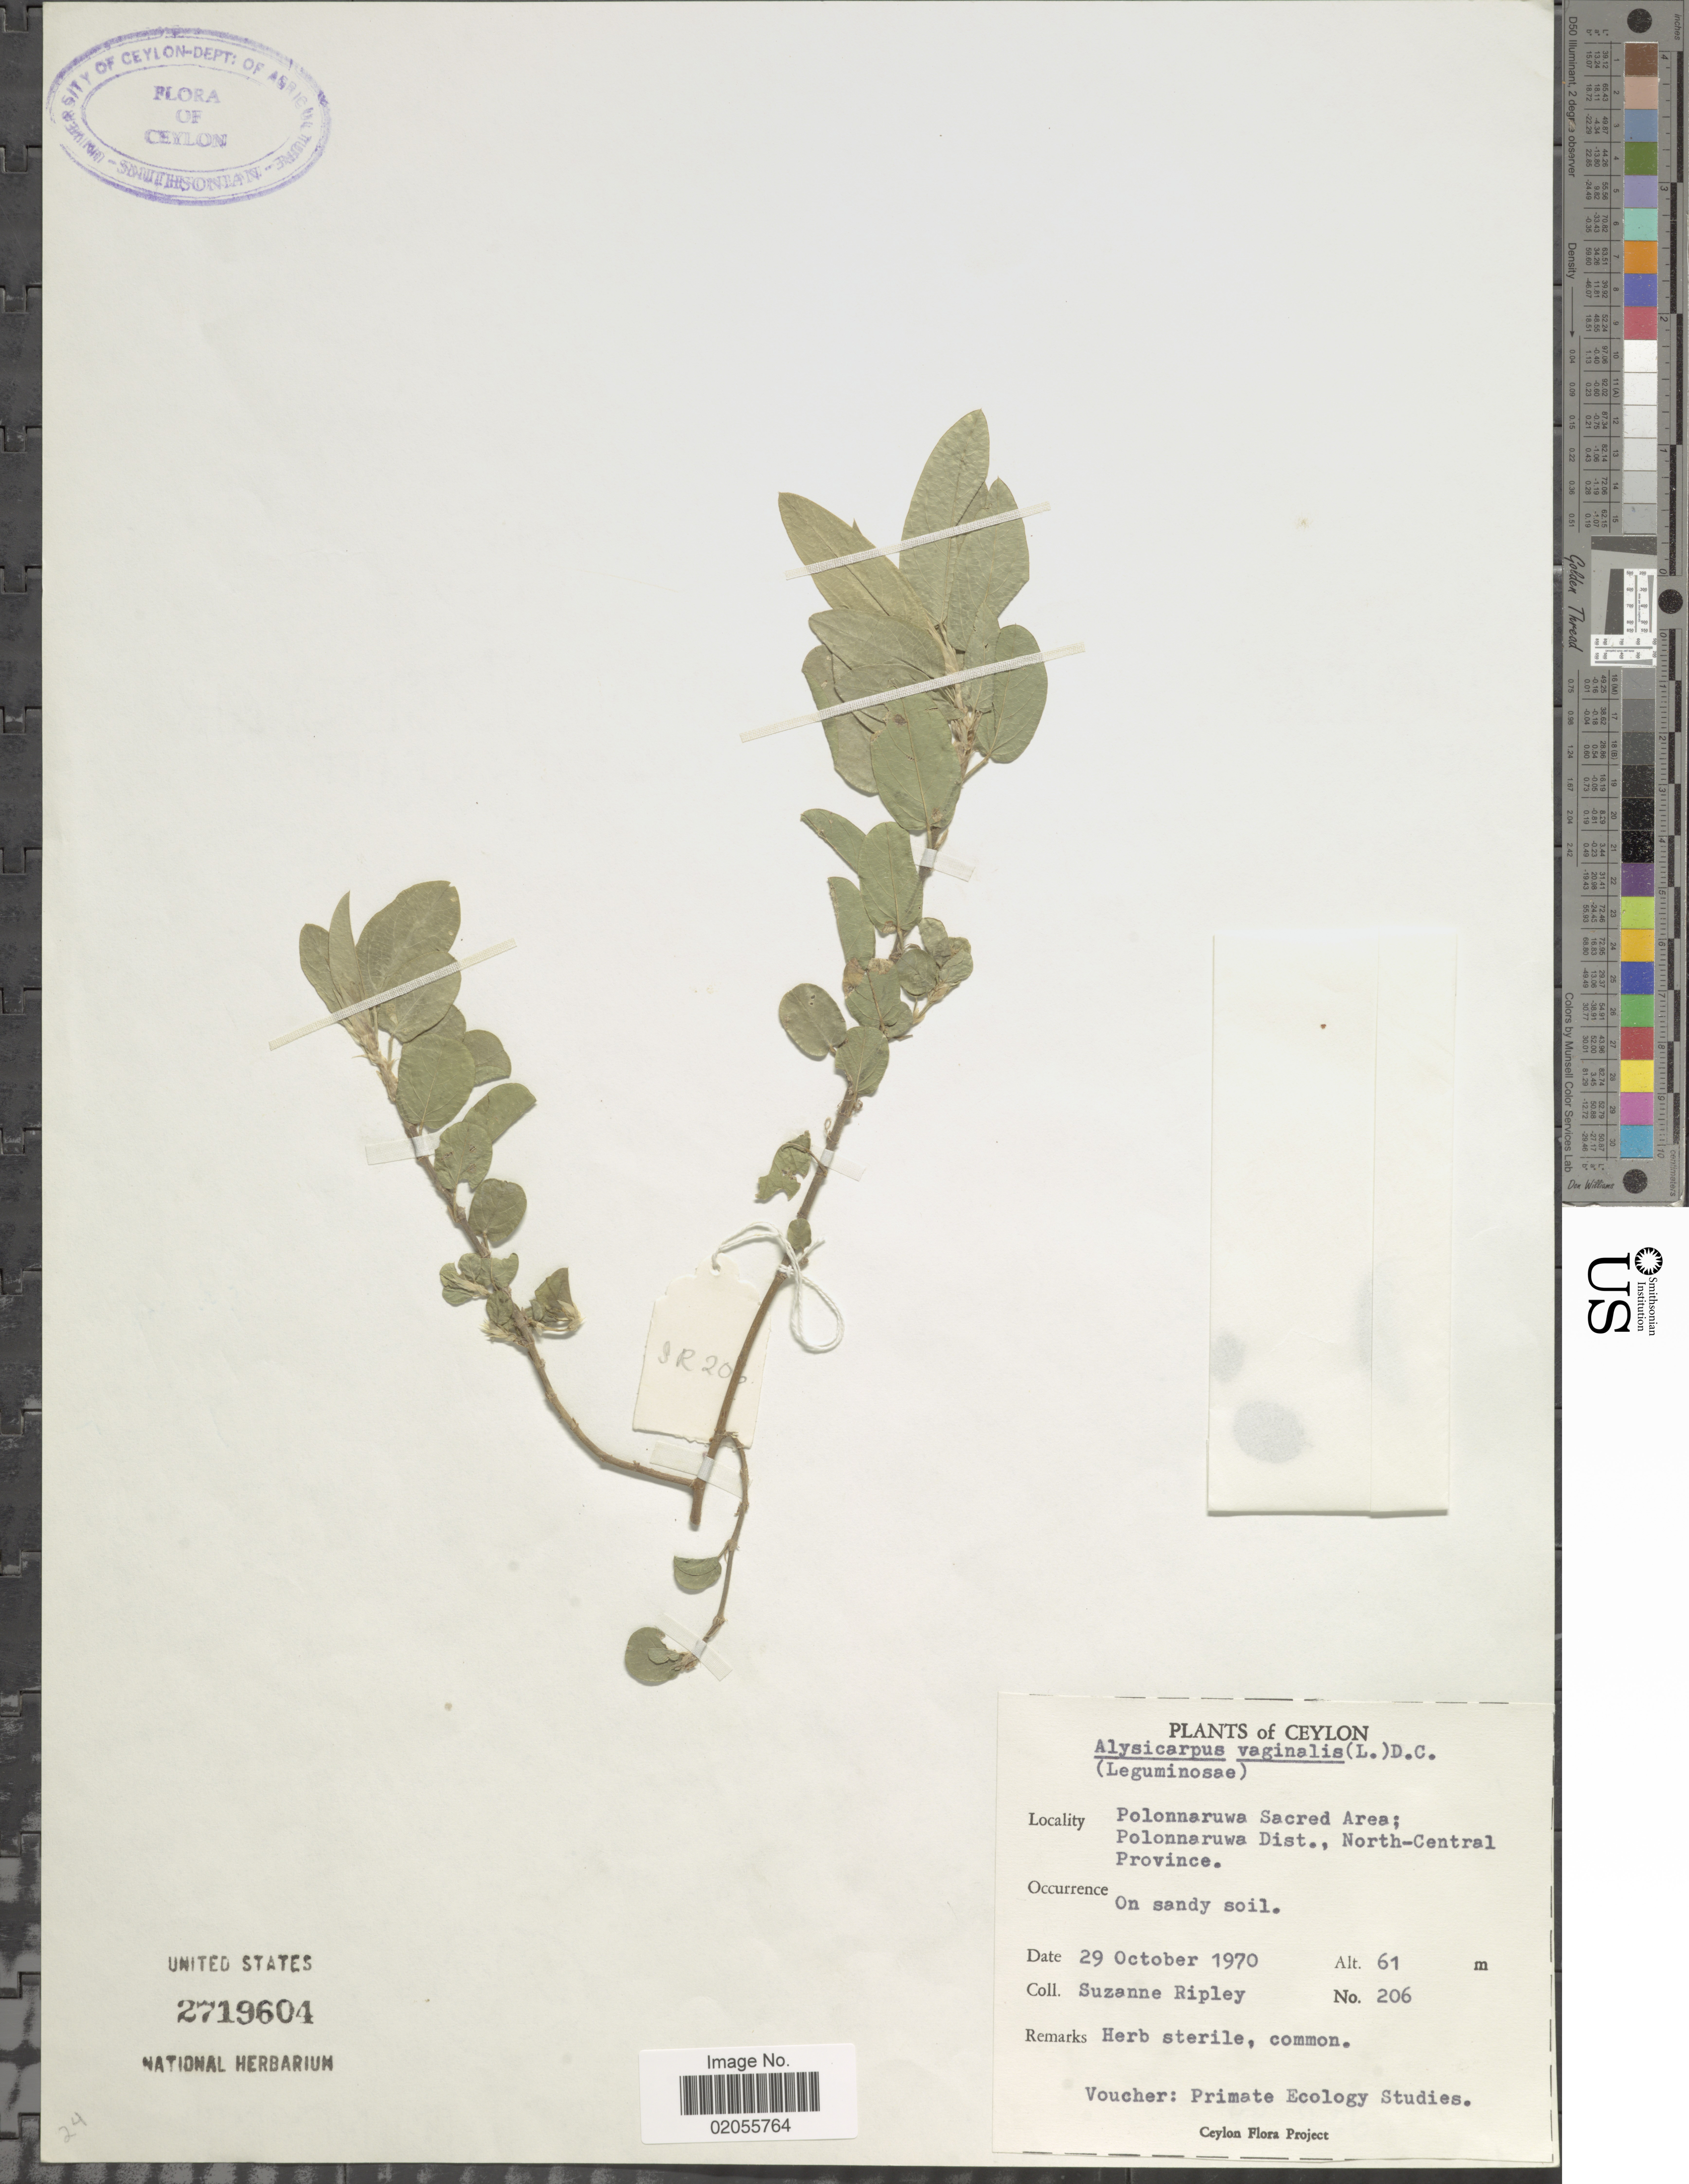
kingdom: Plantae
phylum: Tracheophyta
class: Magnoliopsida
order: Fabales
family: Fabaceae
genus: Alysicarpus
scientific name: Alysicarpus vaginalis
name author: (L.) DC.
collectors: S. Ripley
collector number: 206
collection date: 1970-10-29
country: Sri Lanka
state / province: North Central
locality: Polonnaruwa Sacred Area; Polonnaruwa Dist. , Ceylon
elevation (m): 61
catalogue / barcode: US 2719604